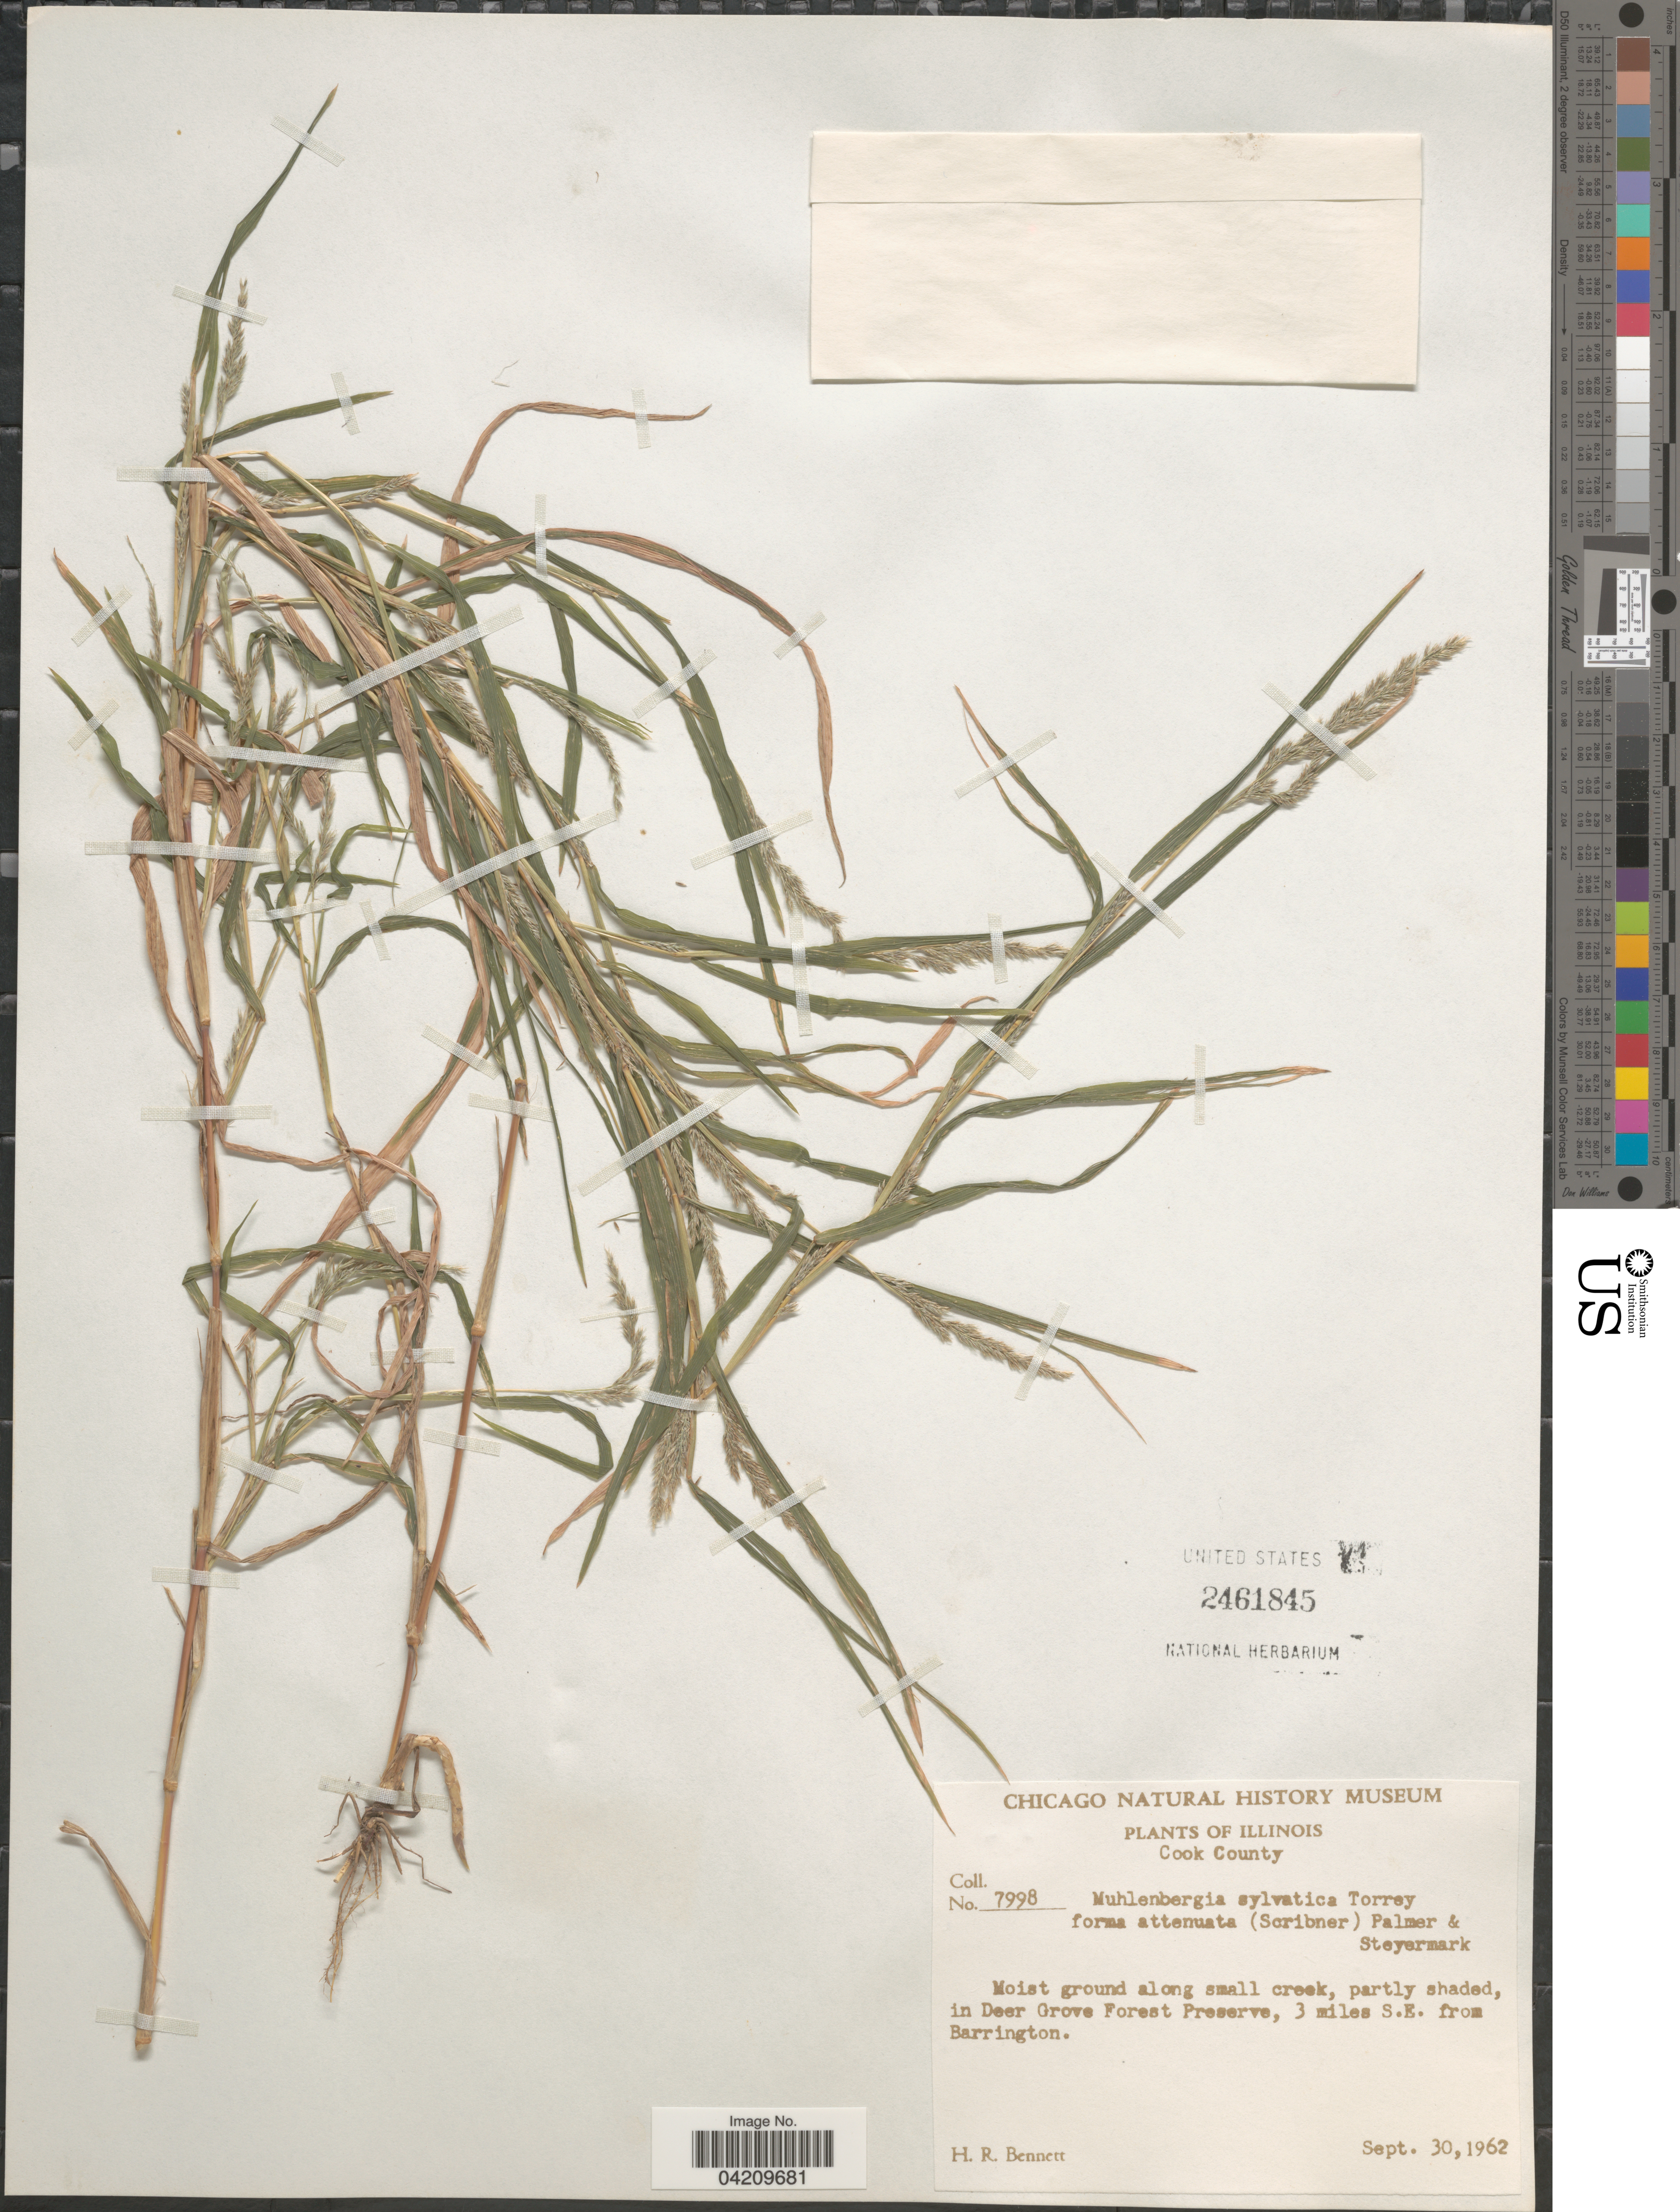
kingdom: Plantae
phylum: Tracheophyta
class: Liliopsida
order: Poales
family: Poaceae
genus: Muhlenbergia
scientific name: Muhlenbergia mexicana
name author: (L.) Trin.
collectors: H. R. Bennett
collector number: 7998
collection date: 1962-09-30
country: United States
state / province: Illinois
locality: Cook County. In Deer Grove Forest Preserve, 3 miles S.E. from Barrington.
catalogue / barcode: US 2461845